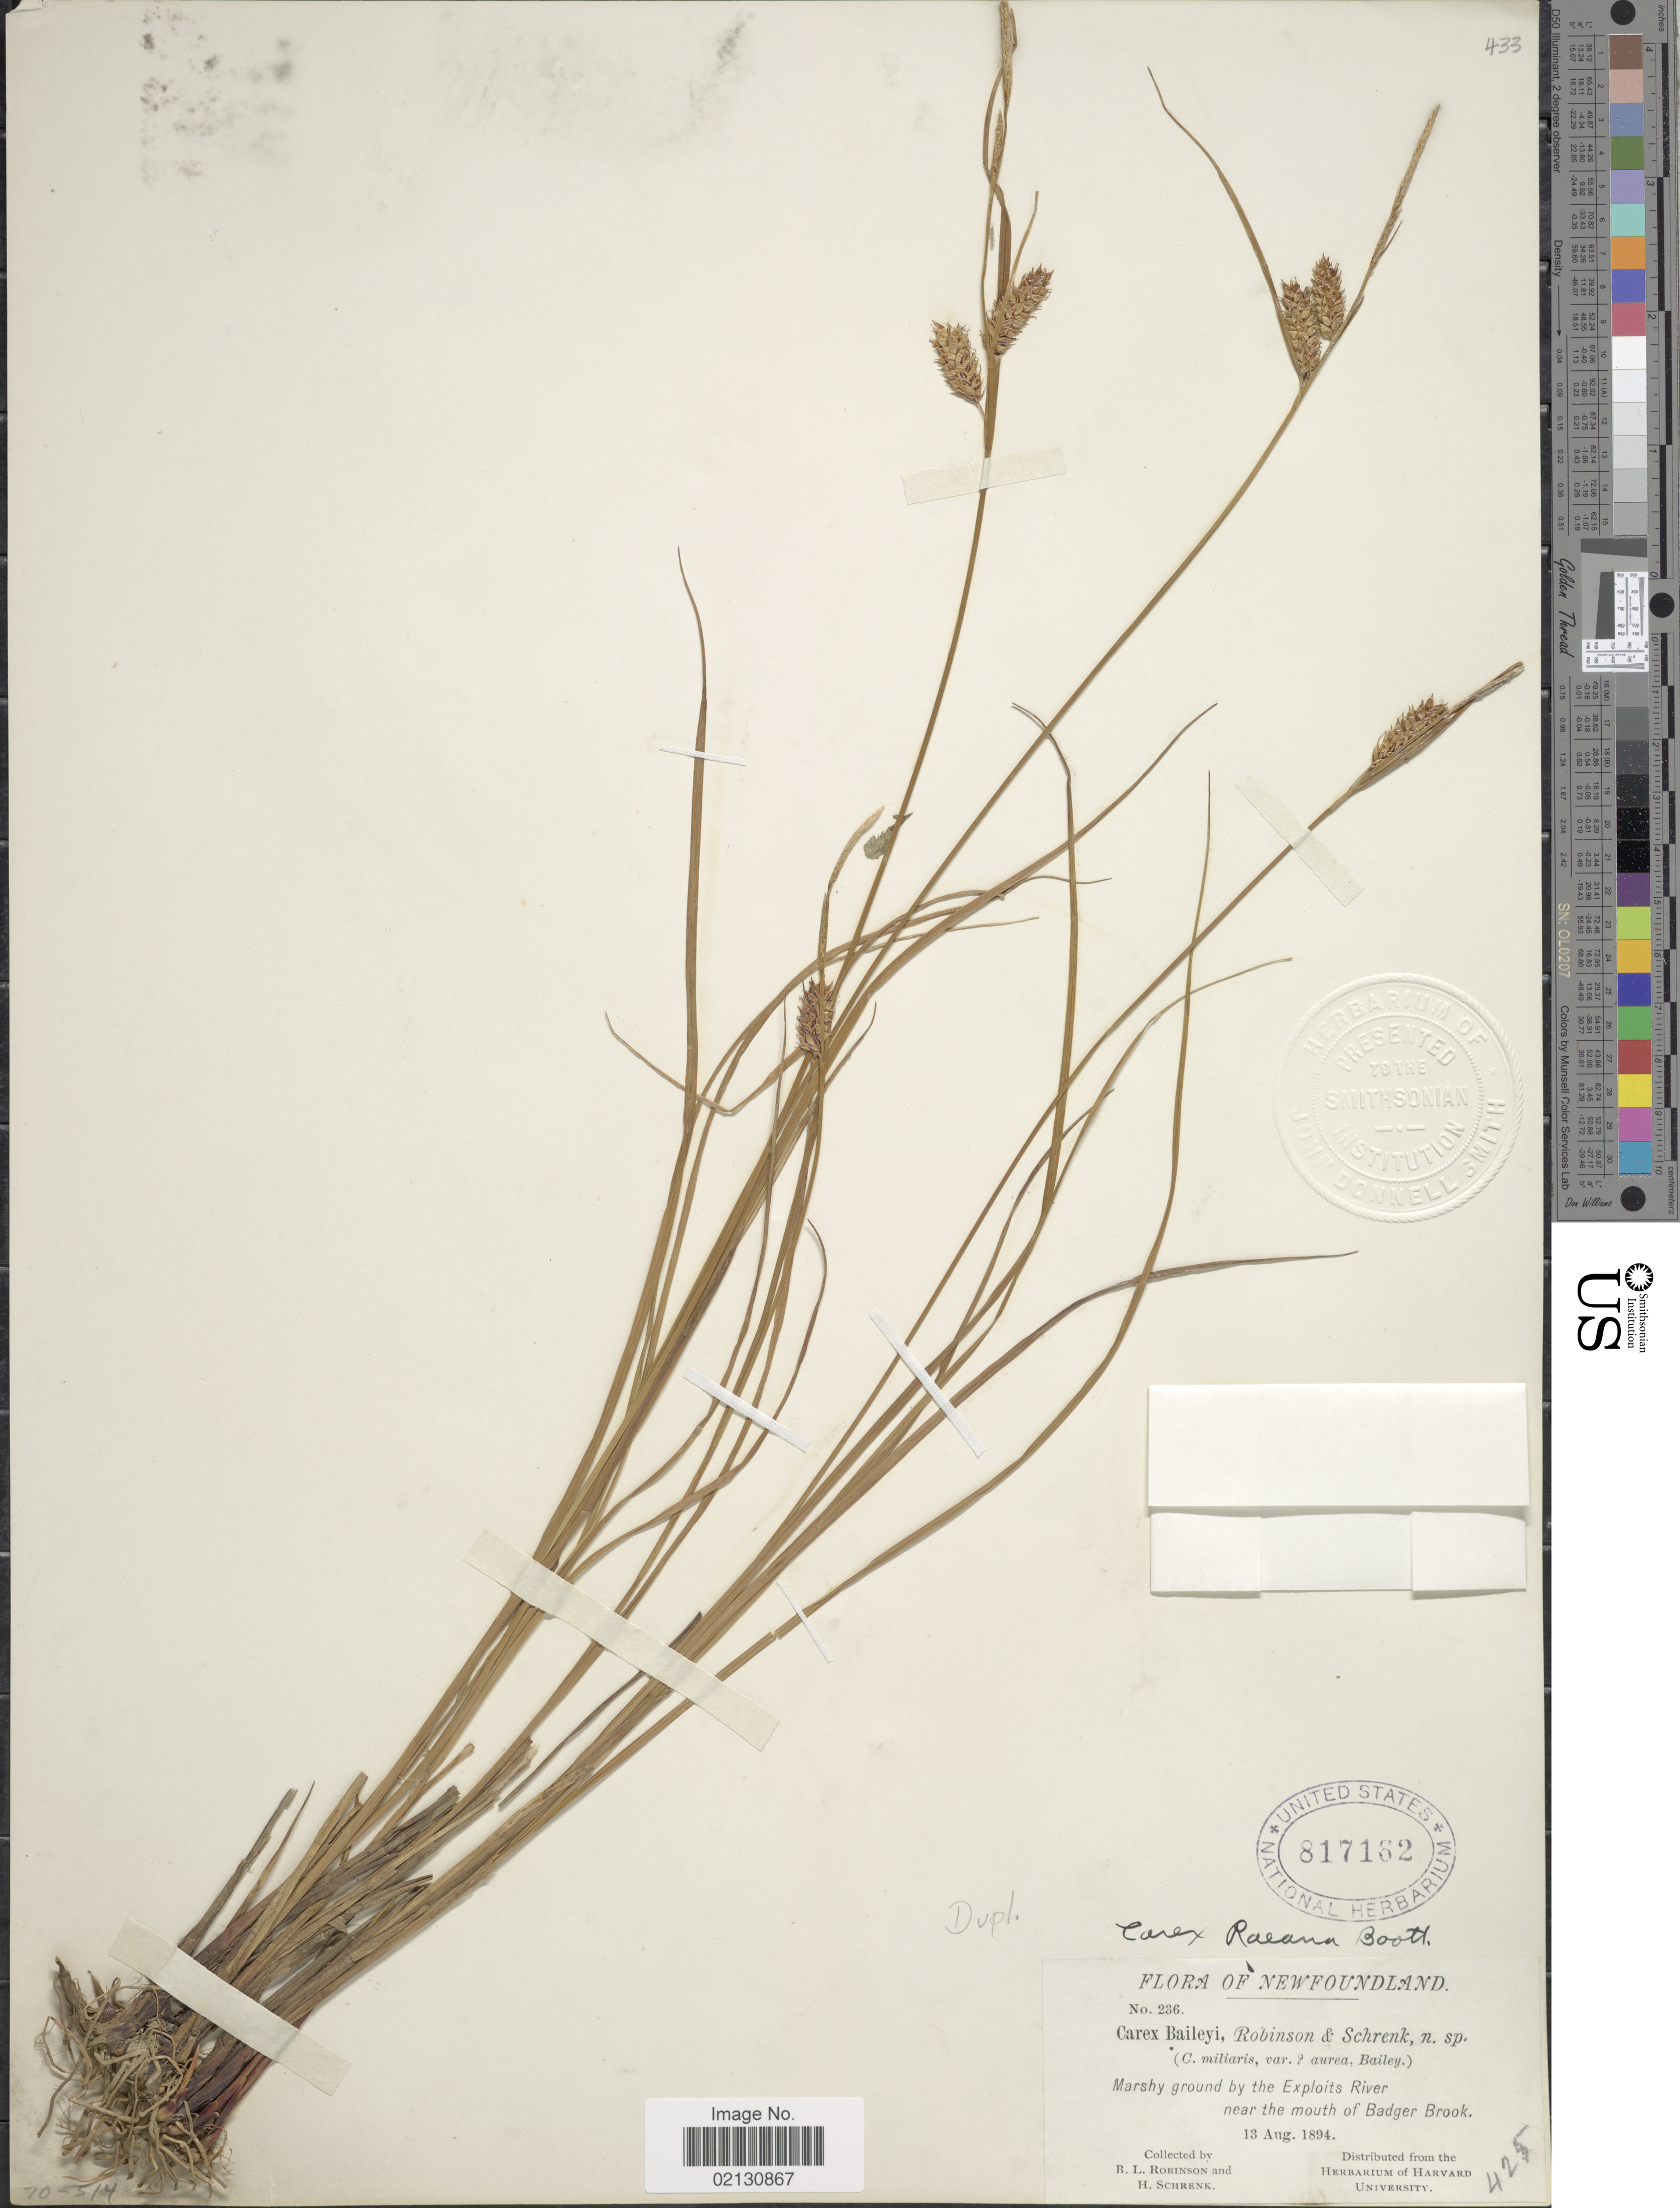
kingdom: Plantae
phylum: Tracheophyta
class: Liliopsida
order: Poales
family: Cyperaceae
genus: Carex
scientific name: Carex x mainensis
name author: Porter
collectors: B. L. Robinson & H. Schrenk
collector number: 236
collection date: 1894-08-13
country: Canada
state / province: Newfoundland and Labrador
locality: Exploits River near the mouth of Badger Brook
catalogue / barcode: US 817162